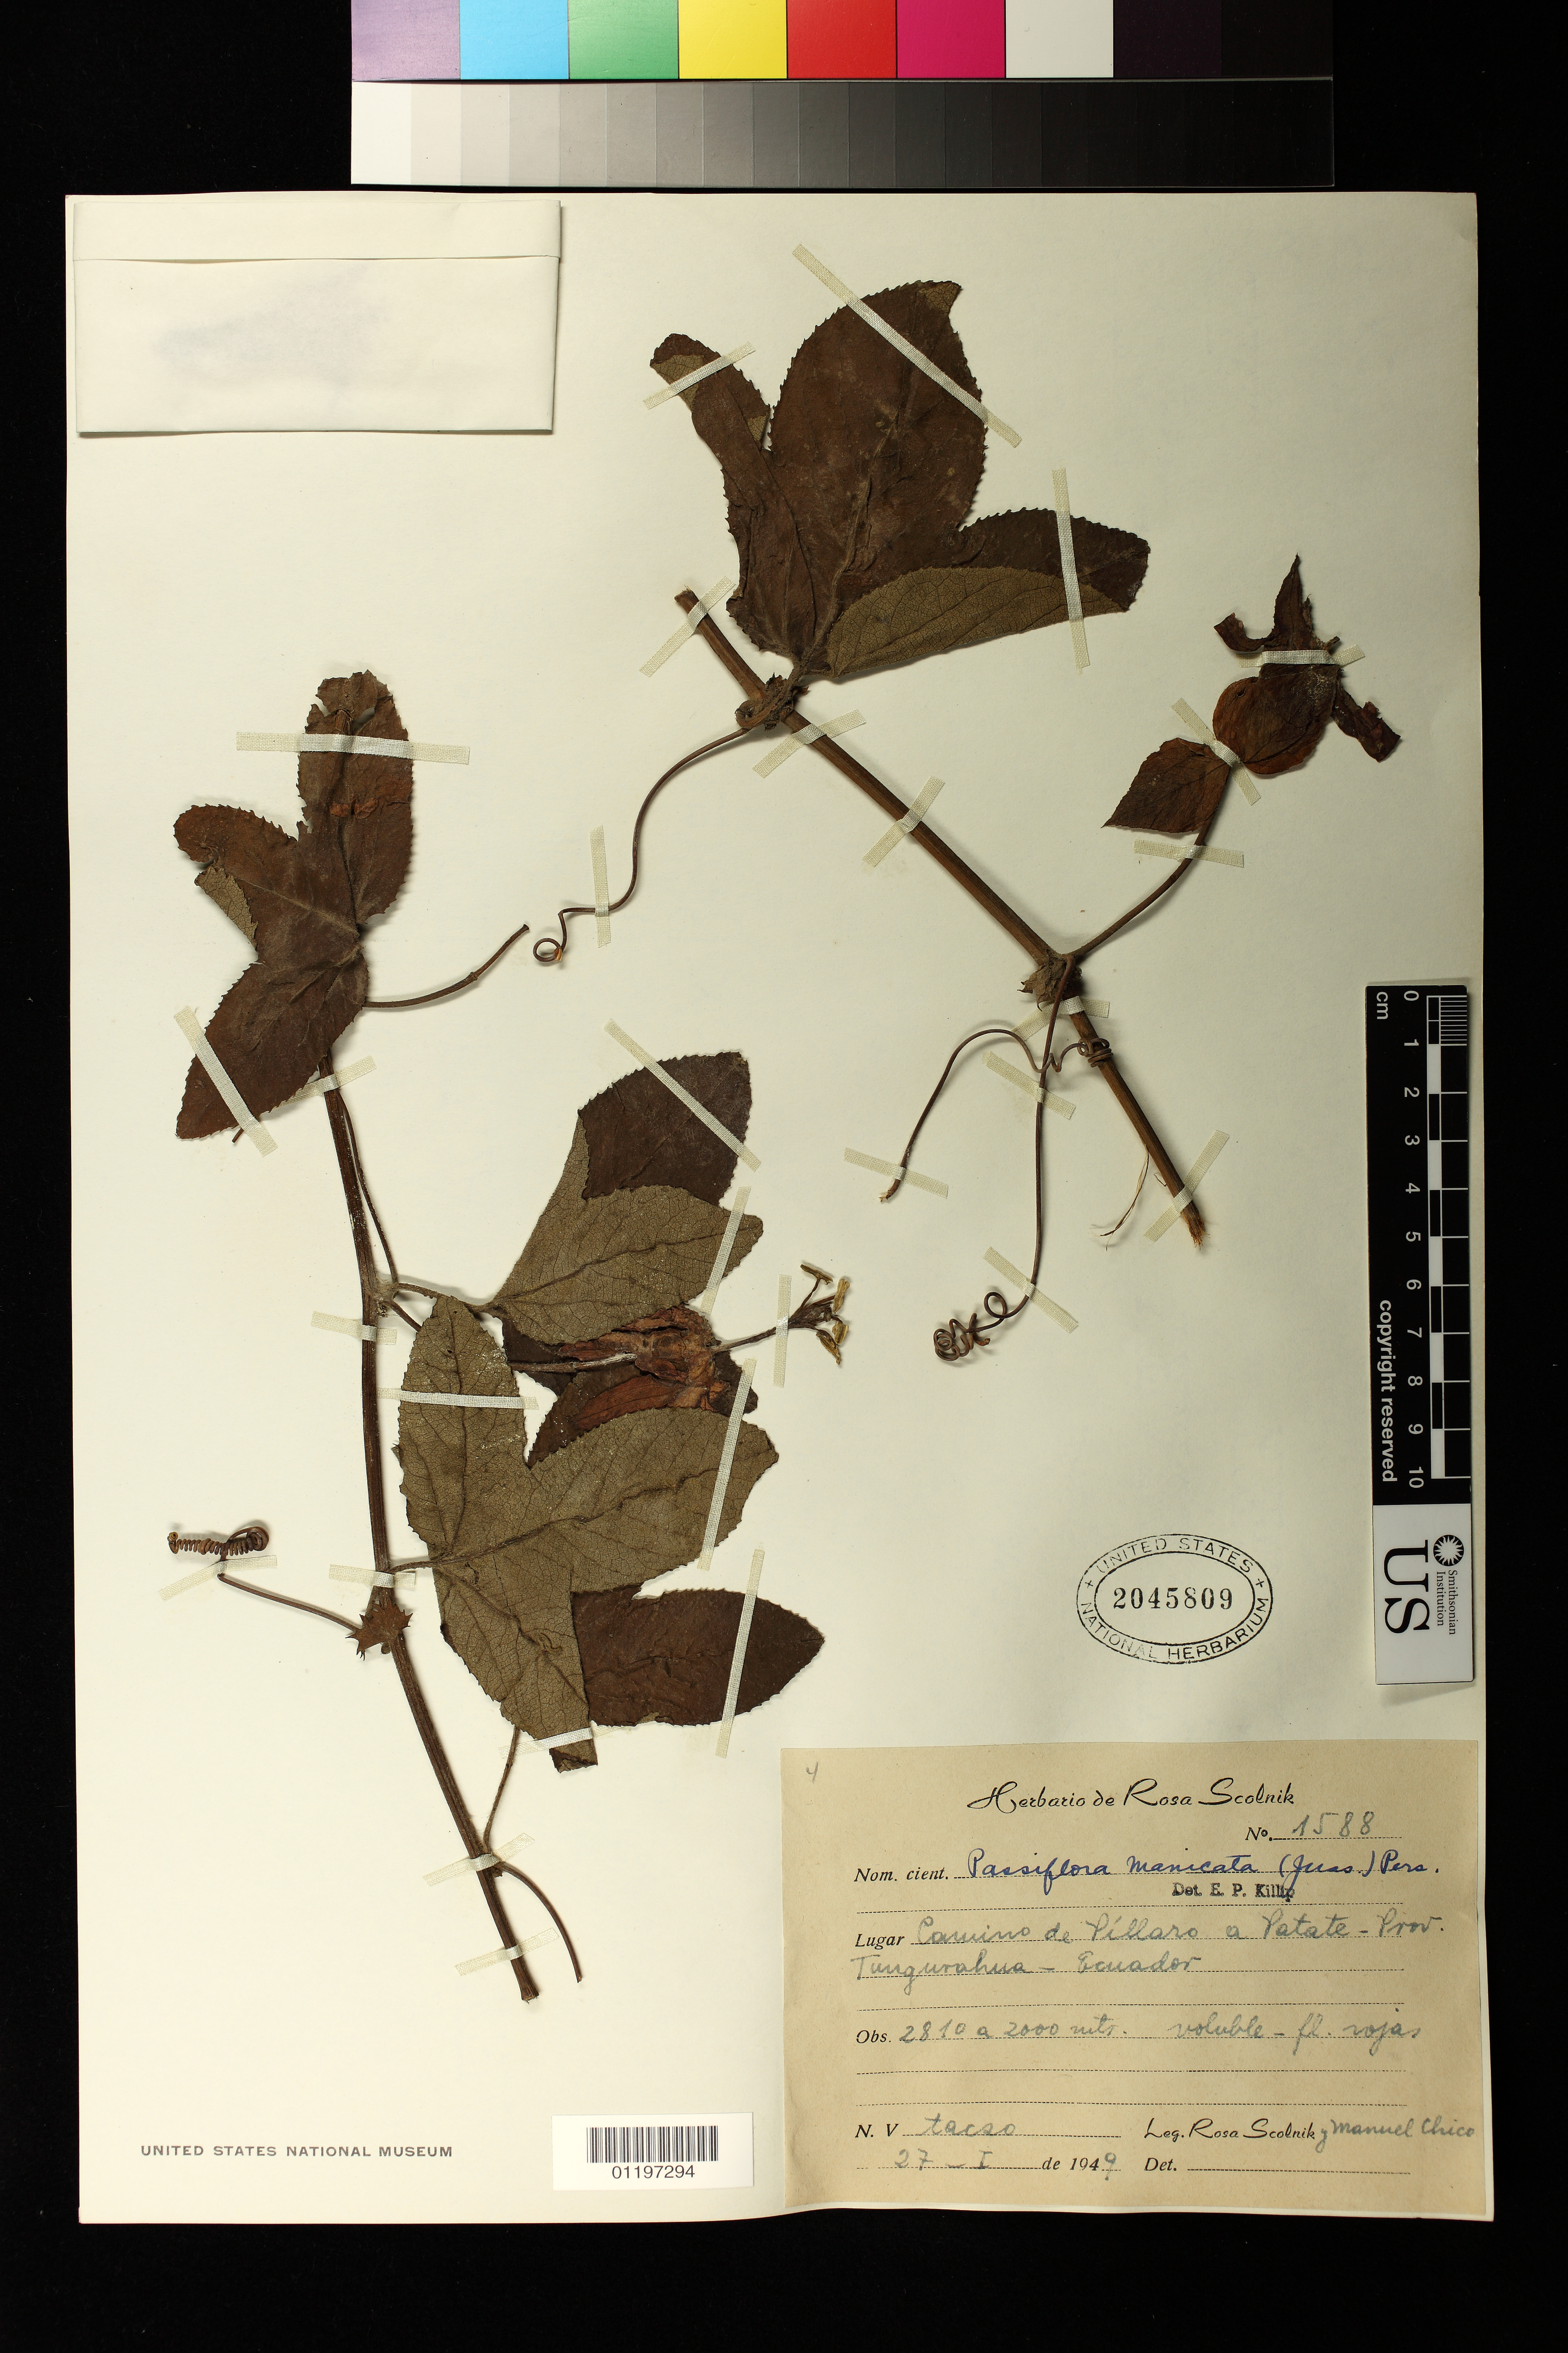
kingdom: Plantae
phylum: Tracheophyta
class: Magnoliopsida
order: Malpighiales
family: Passifloraceae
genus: Passiflora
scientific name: Passiflora manicata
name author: (Juss.) Pers.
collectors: R. Scolnik & M. Chico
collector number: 1588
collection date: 1949-01-27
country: Ecuador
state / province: Tungurahua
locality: Camino de Pillaro a Patate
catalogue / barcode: US 2045809